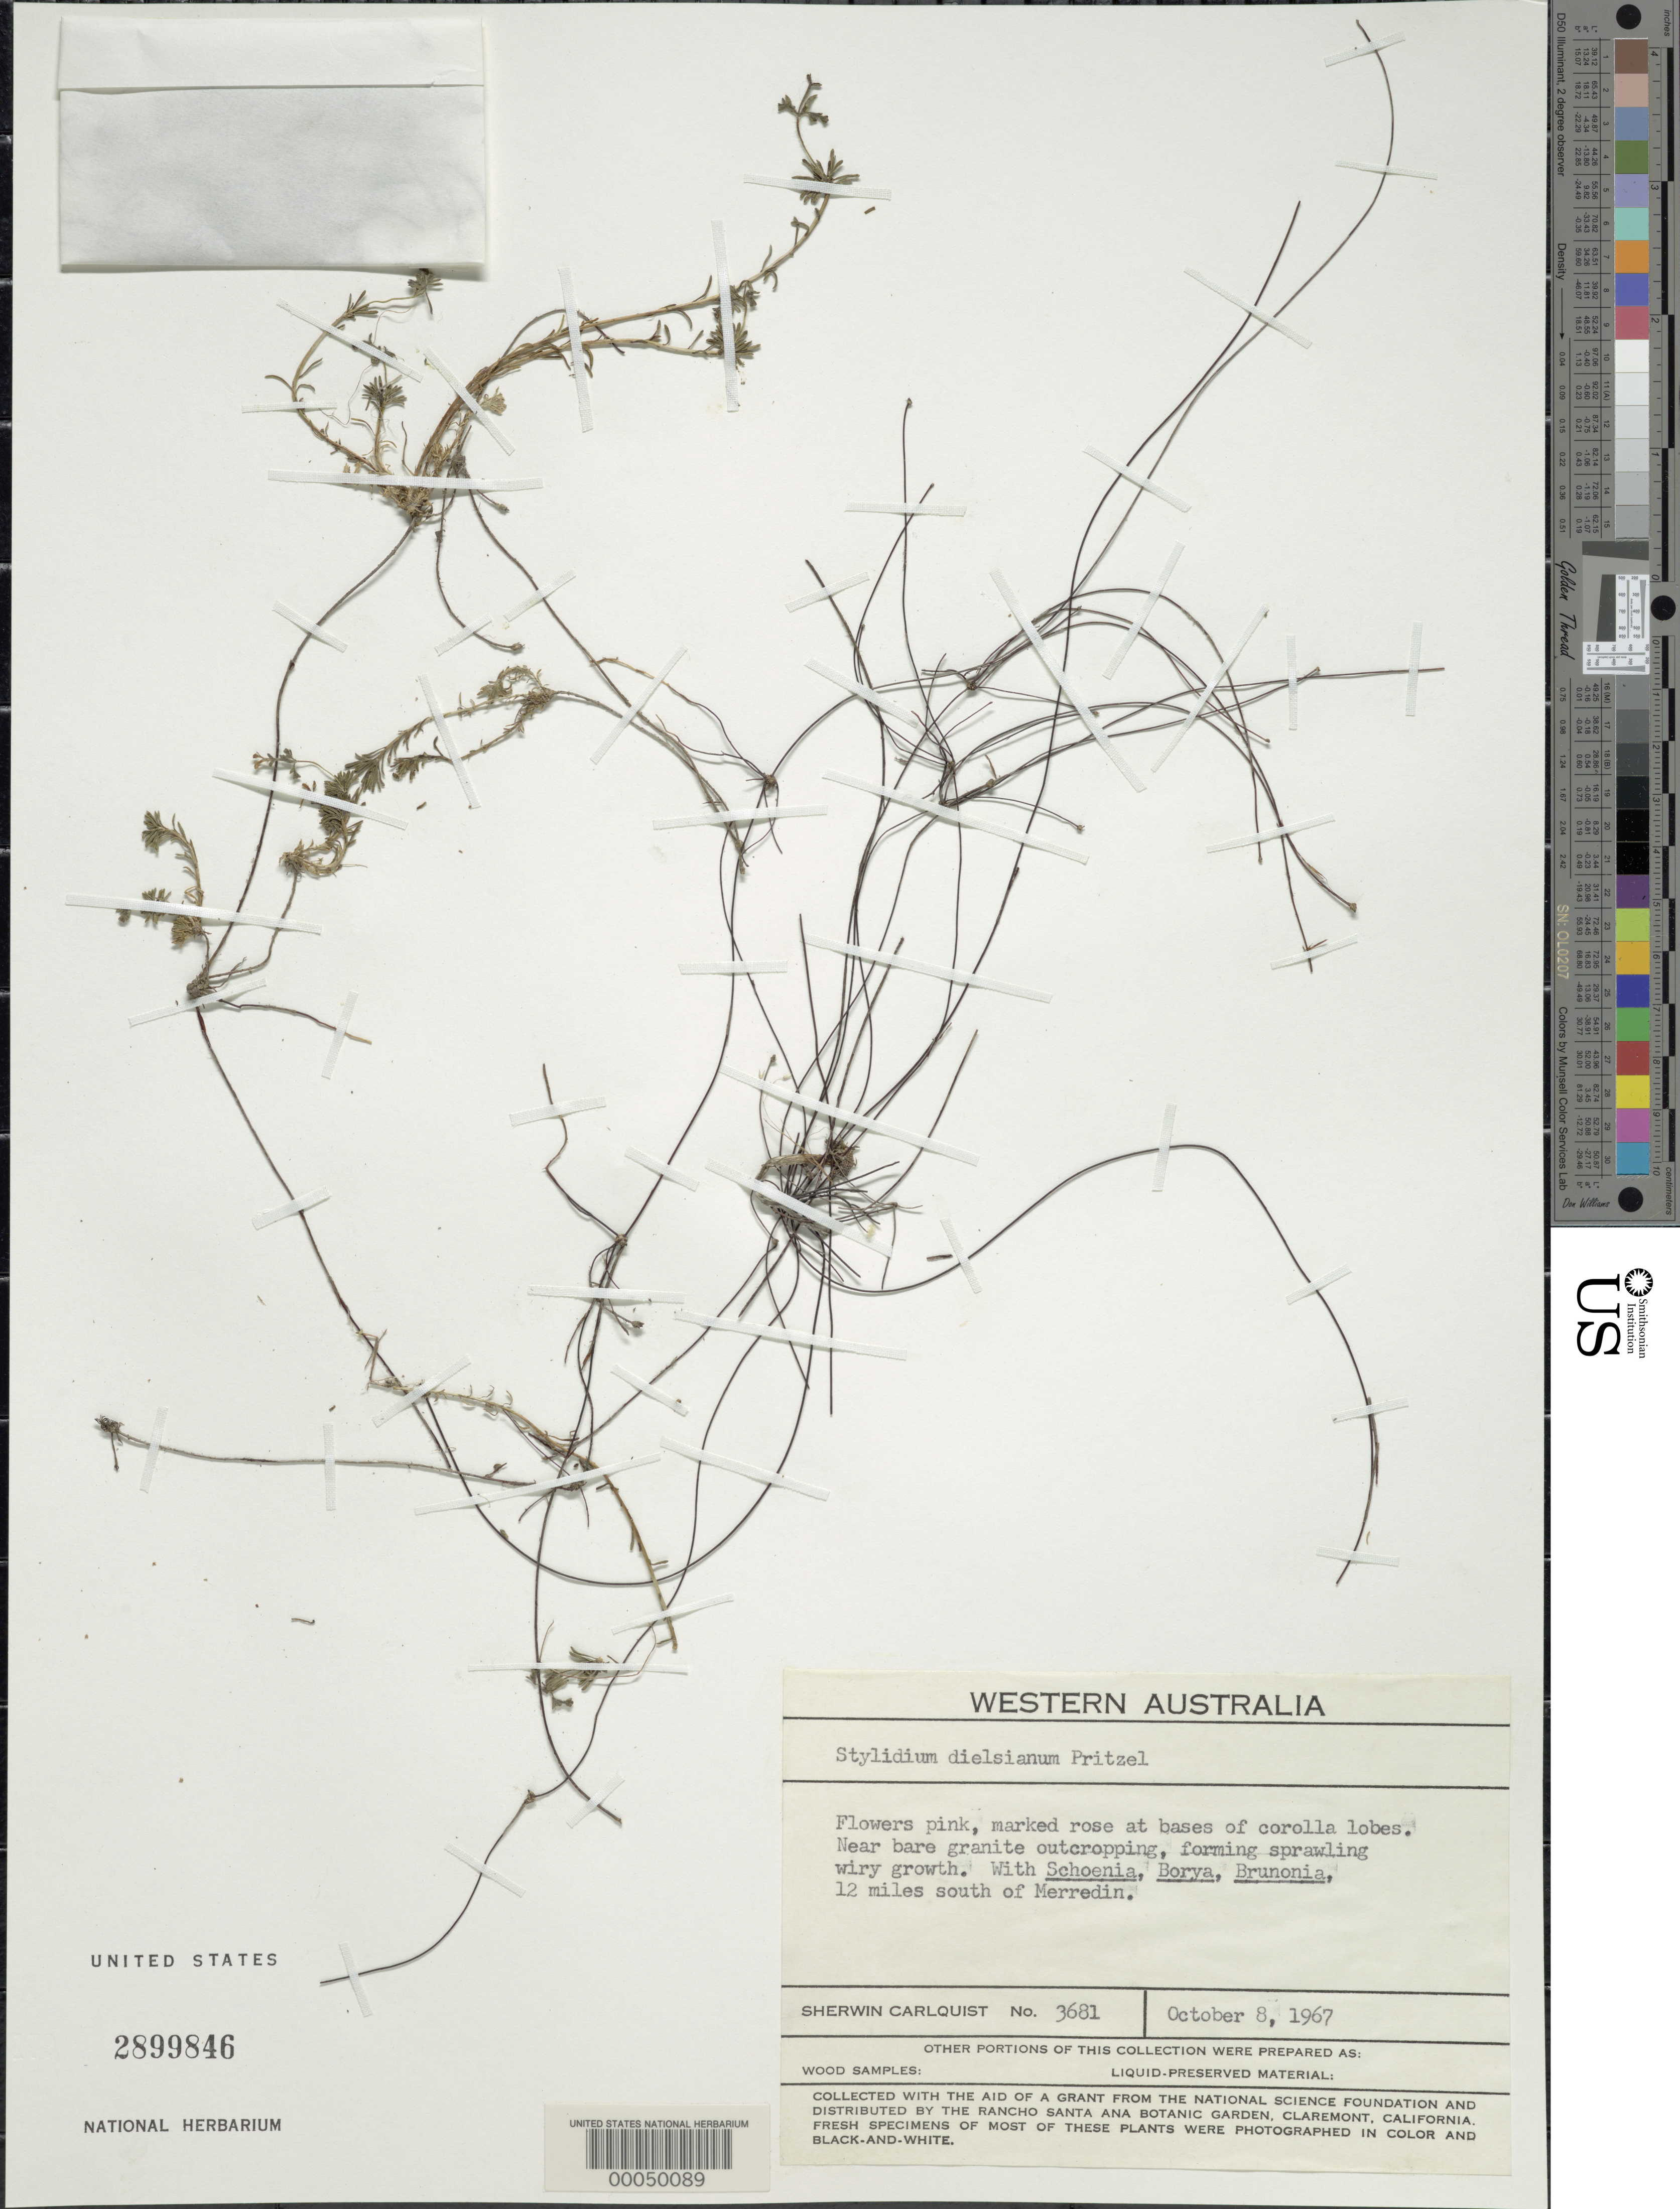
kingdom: Plantae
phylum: Tracheophyta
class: Magnoliopsida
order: Asterales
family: Stylidiaceae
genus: Stylidium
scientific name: Stylidium dielsianum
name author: E. Pritz.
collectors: S. Carlquist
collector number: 3681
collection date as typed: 08 Oct 1967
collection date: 1967-10-08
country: Australia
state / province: Western Australia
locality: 12 miles south of merredin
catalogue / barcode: US 2899846